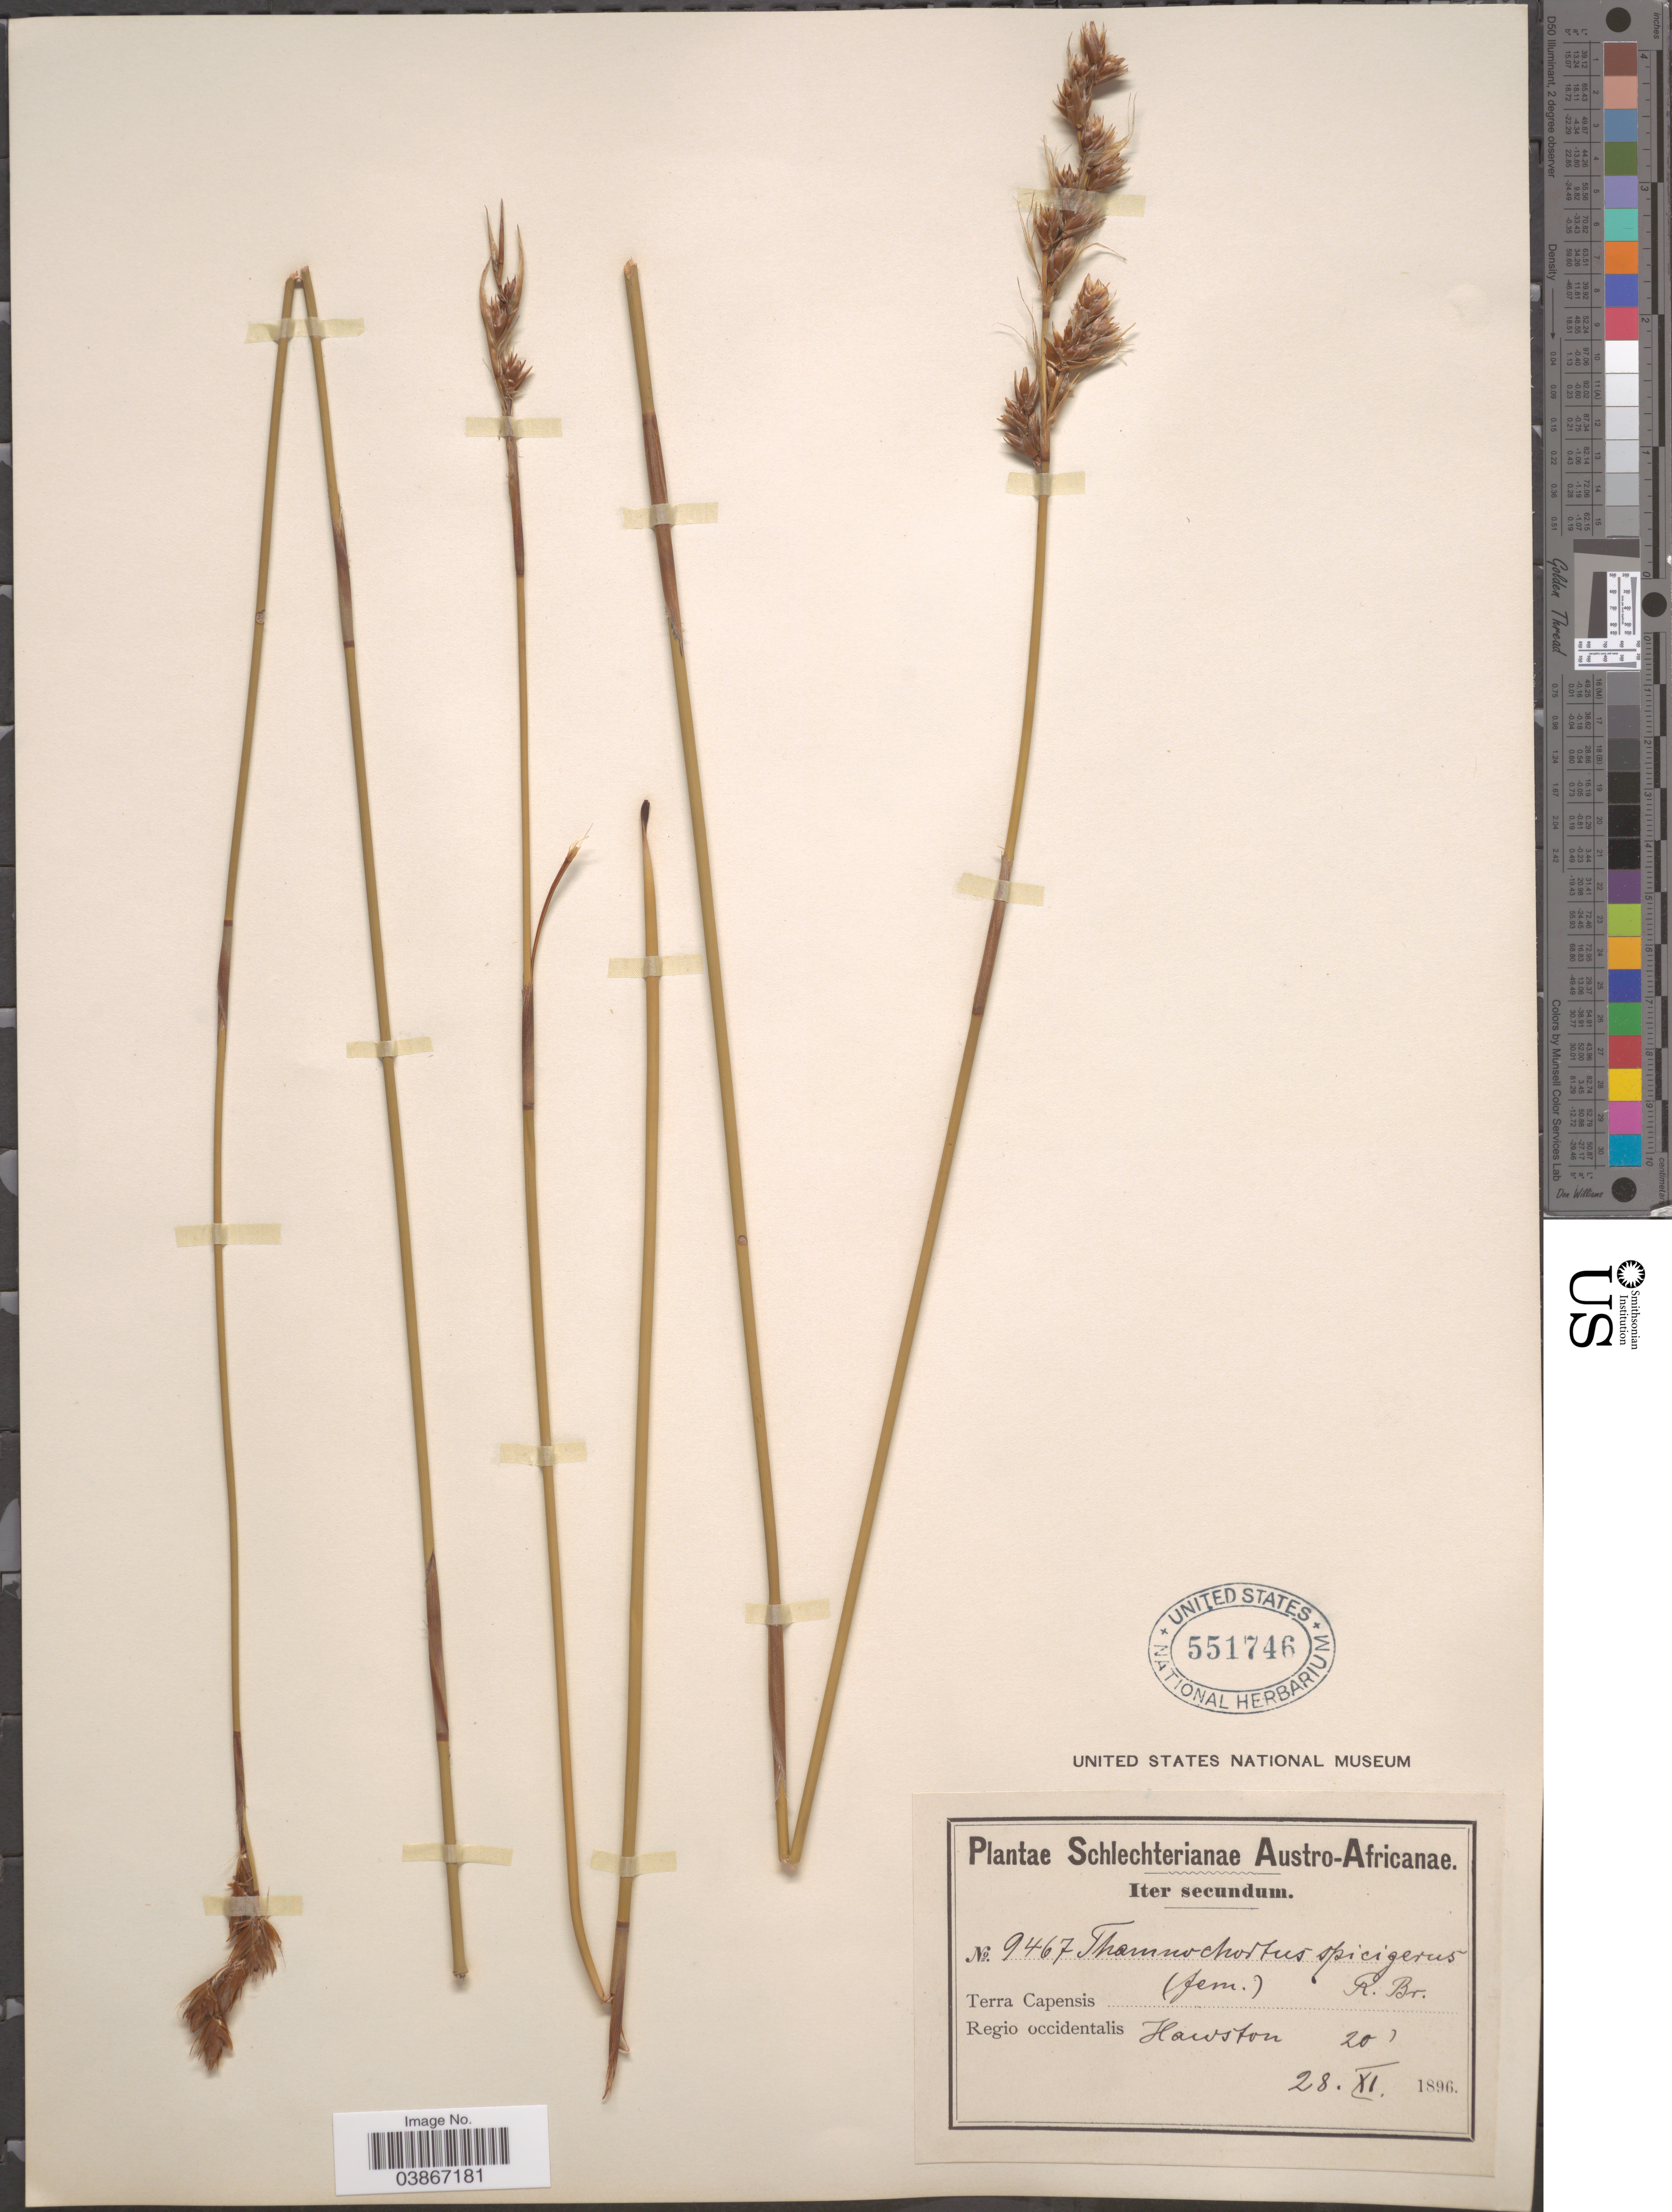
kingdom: Plantae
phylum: Tracheophyta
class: Liliopsida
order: Poales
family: Restionaceae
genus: Thamnochortus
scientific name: Thamnochortus spicigerus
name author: (Thunb.) Spreng.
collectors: Schlechter, --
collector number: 9467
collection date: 1896-11-28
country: South Africa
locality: Austro-Africanae. Terra Capensis (fem.). Regio occidentalis Hawston.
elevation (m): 6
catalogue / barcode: US 551746